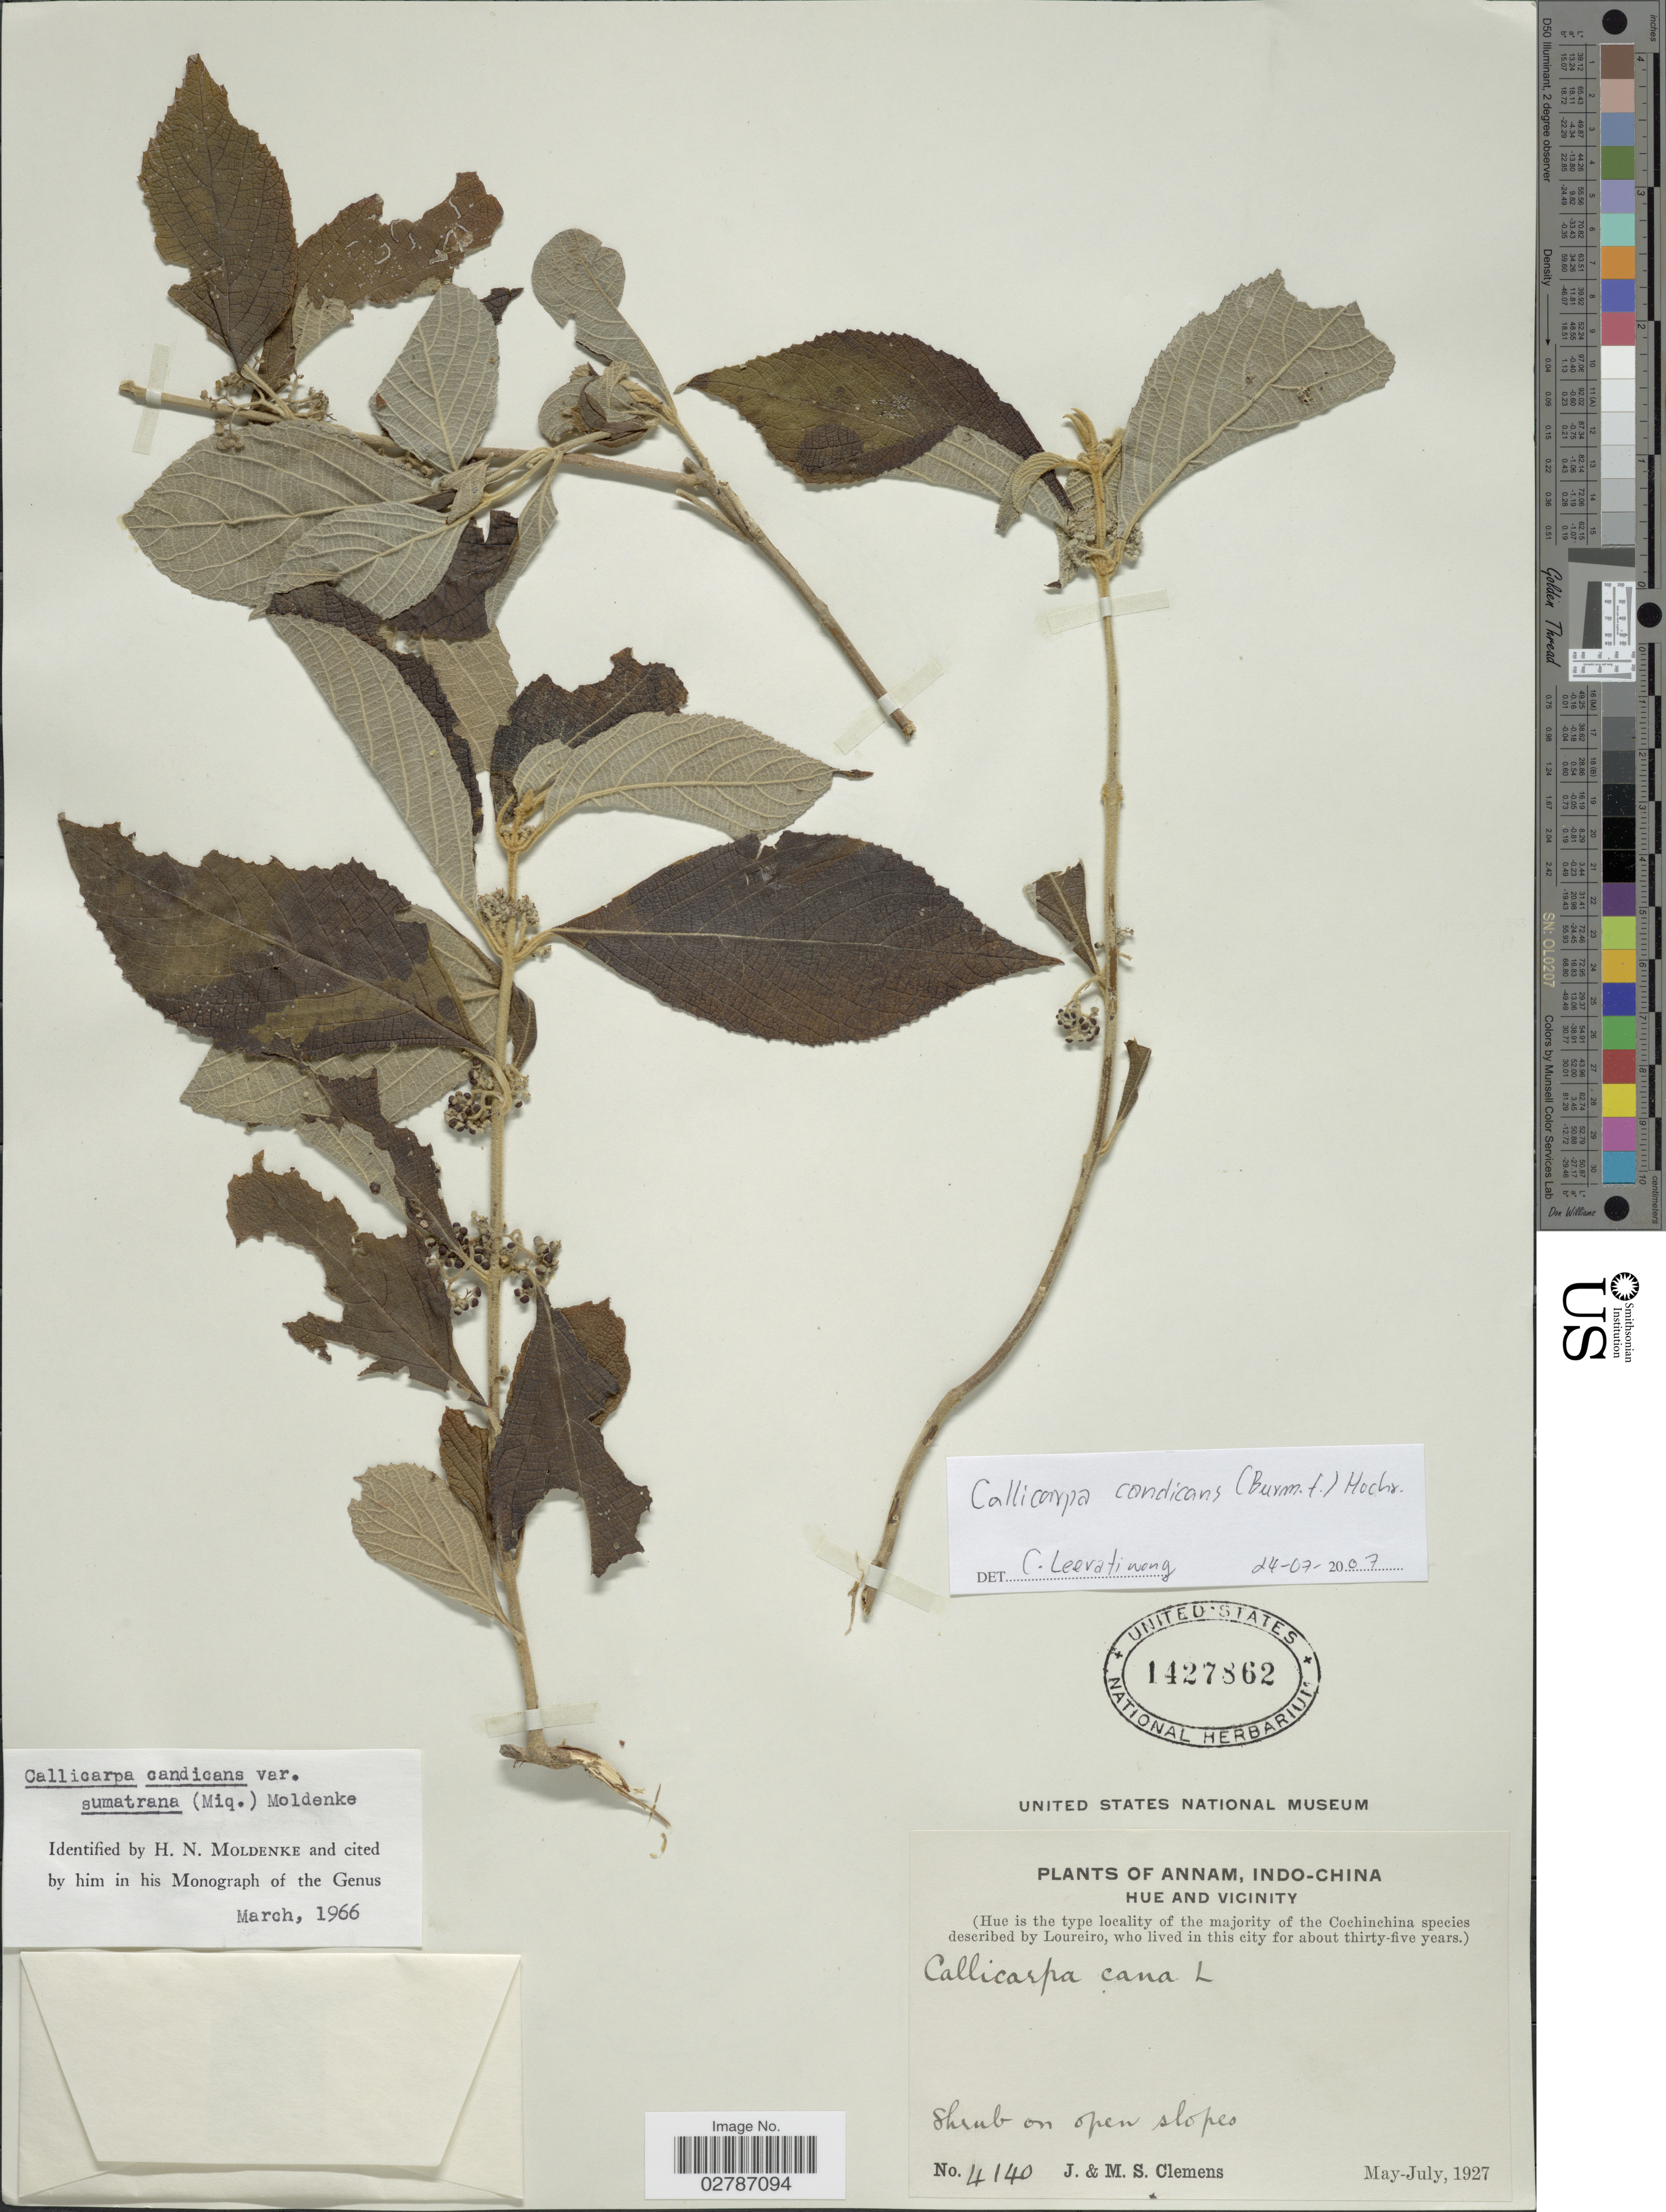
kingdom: Plantae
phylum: Tracheophyta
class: Magnoliopsida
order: Lamiales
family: Lamiaceae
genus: Callicarpa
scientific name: Callicarpa candicans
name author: (Burm. f.) Hochr.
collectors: J. Clemens & M. S. Clemens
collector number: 4140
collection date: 1927-05/1927-07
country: Vietnam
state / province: Thua Thien-Hue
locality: Annam, Indo-China. Hue and vicinity (Hue is the type locality of the majority of the Cochinchina).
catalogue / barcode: US 1427862